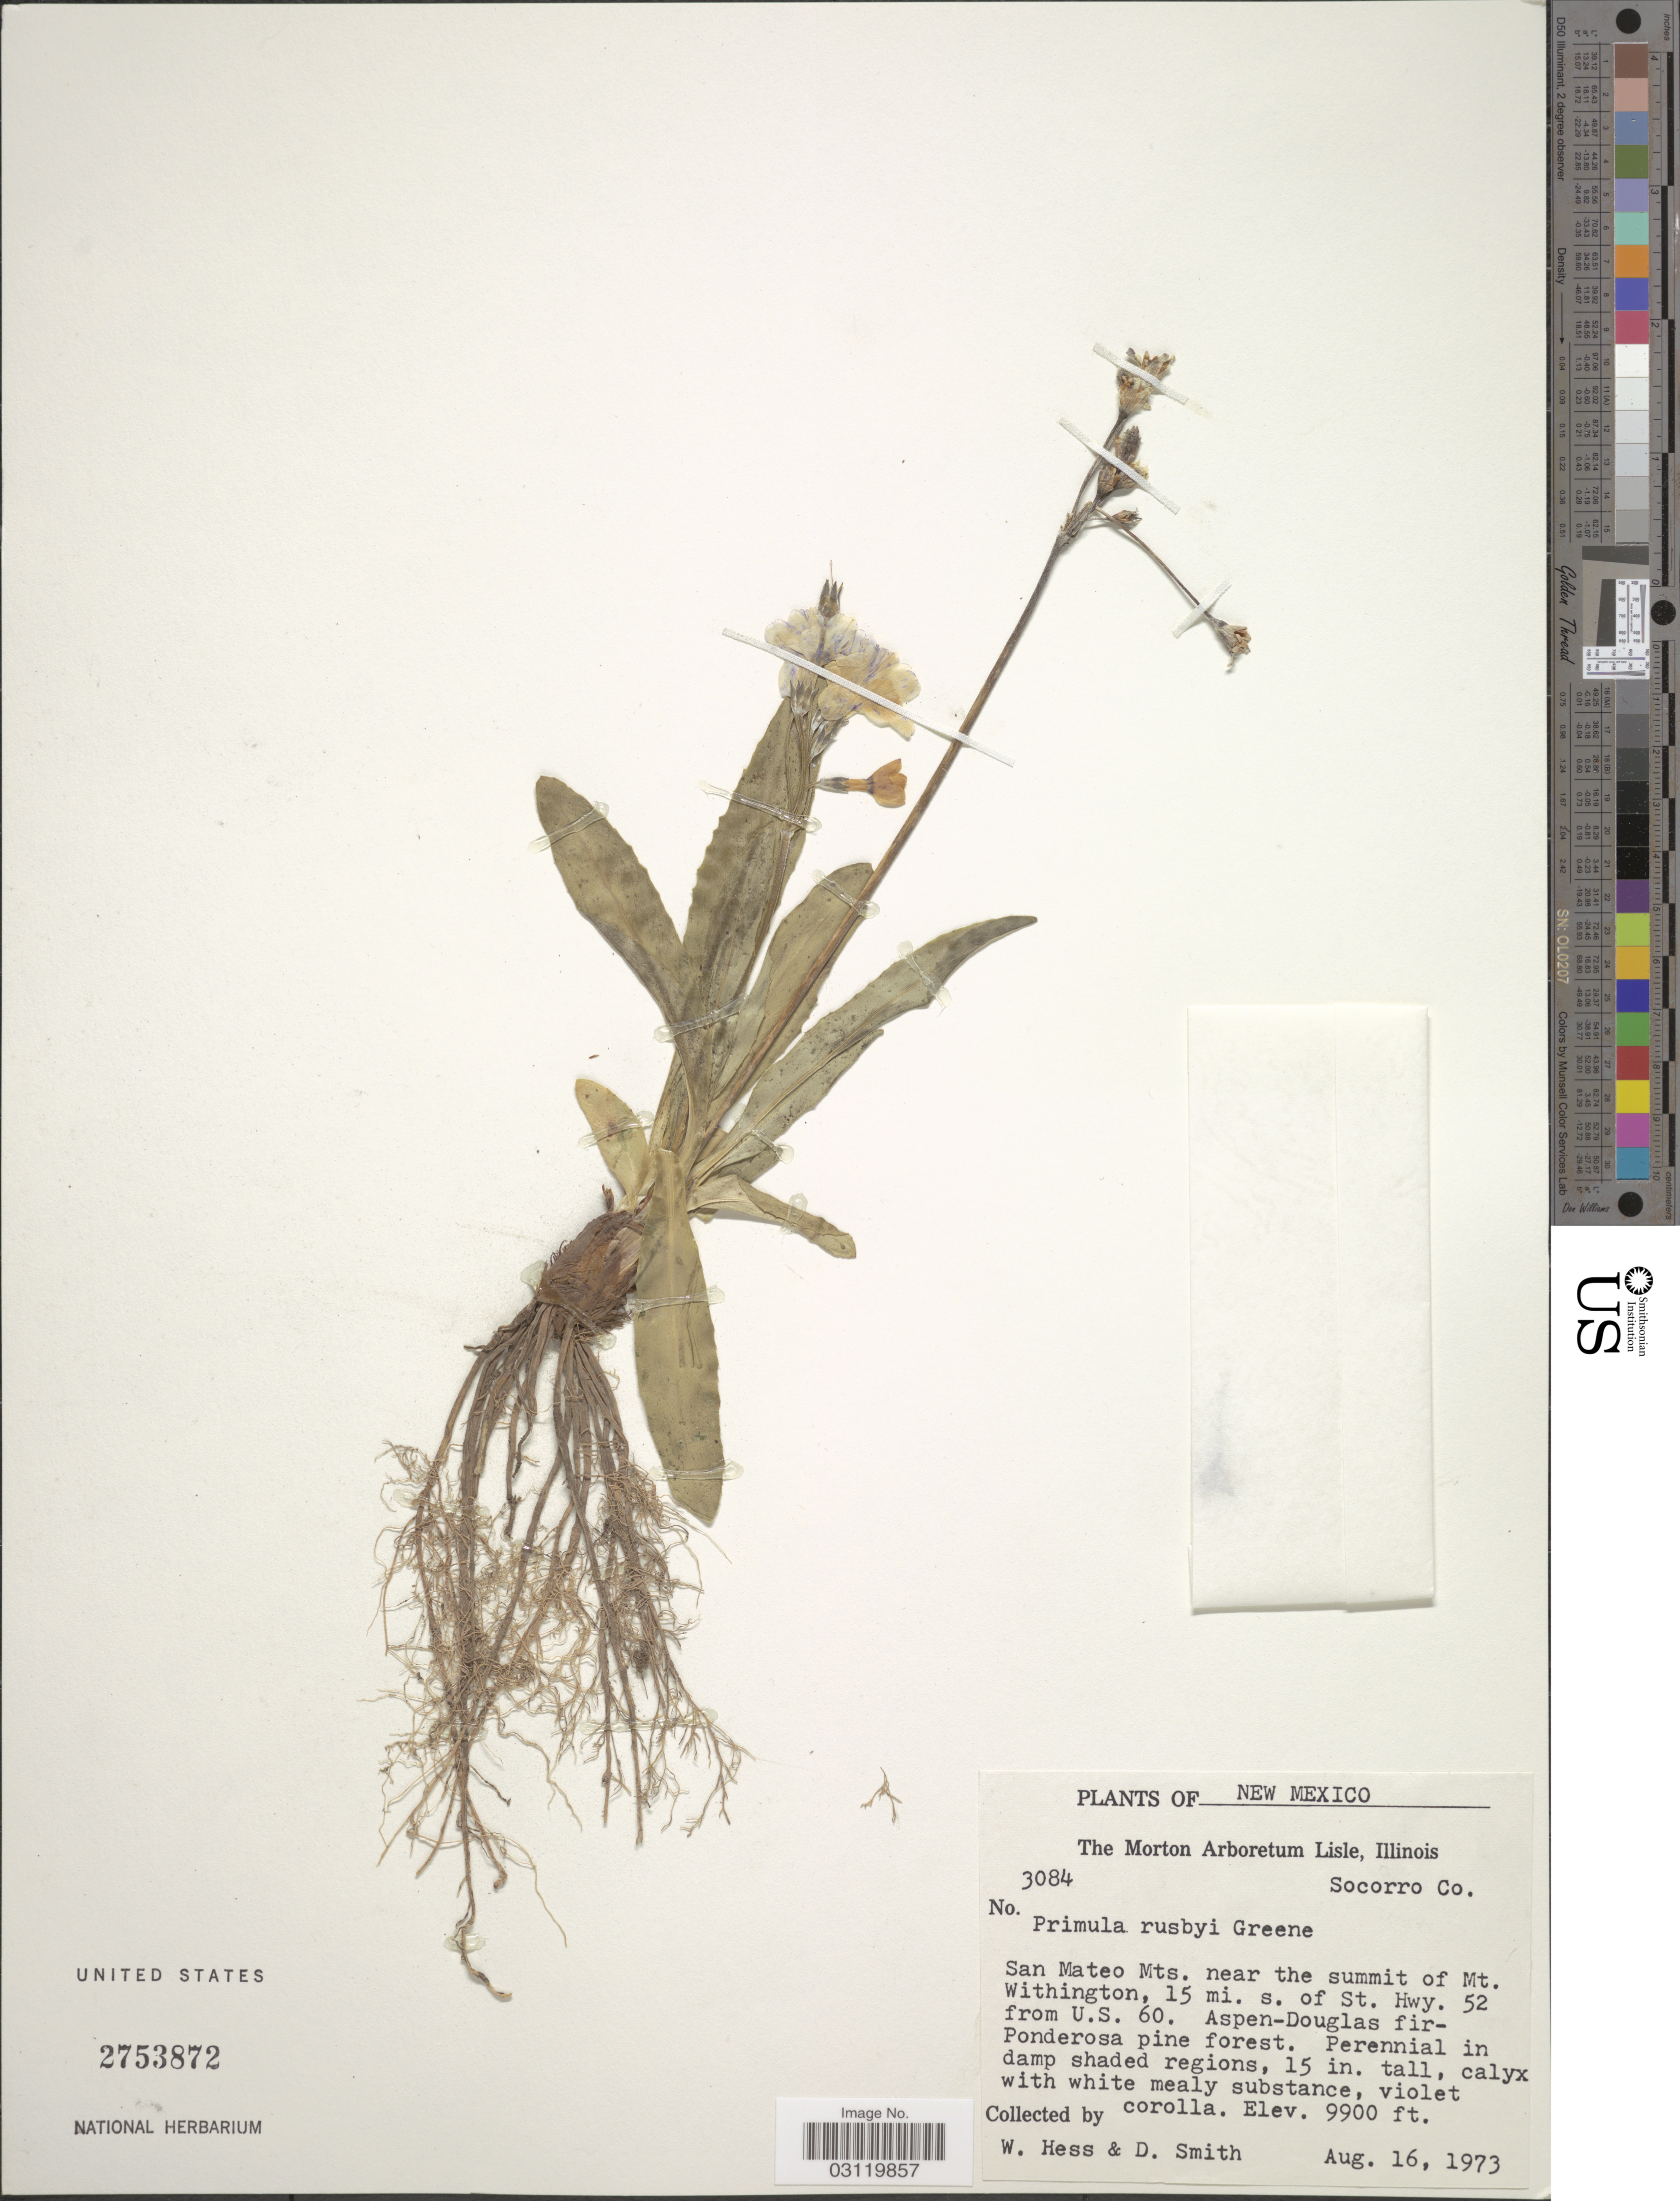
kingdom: Plantae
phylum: Tracheophyta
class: Magnoliopsida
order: Ericales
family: Primulaceae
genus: Primula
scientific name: Primula rusbyi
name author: Greene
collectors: W. Hess & D. Smith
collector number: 3084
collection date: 1973-08-16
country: United States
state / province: New Mexico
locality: Socorro Co., San Mateo Mts. near the summit of Mt. Withington, 15 mi. s. of St. Hwy. 52 from U.S. 60.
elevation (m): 3018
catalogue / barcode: US 2753872